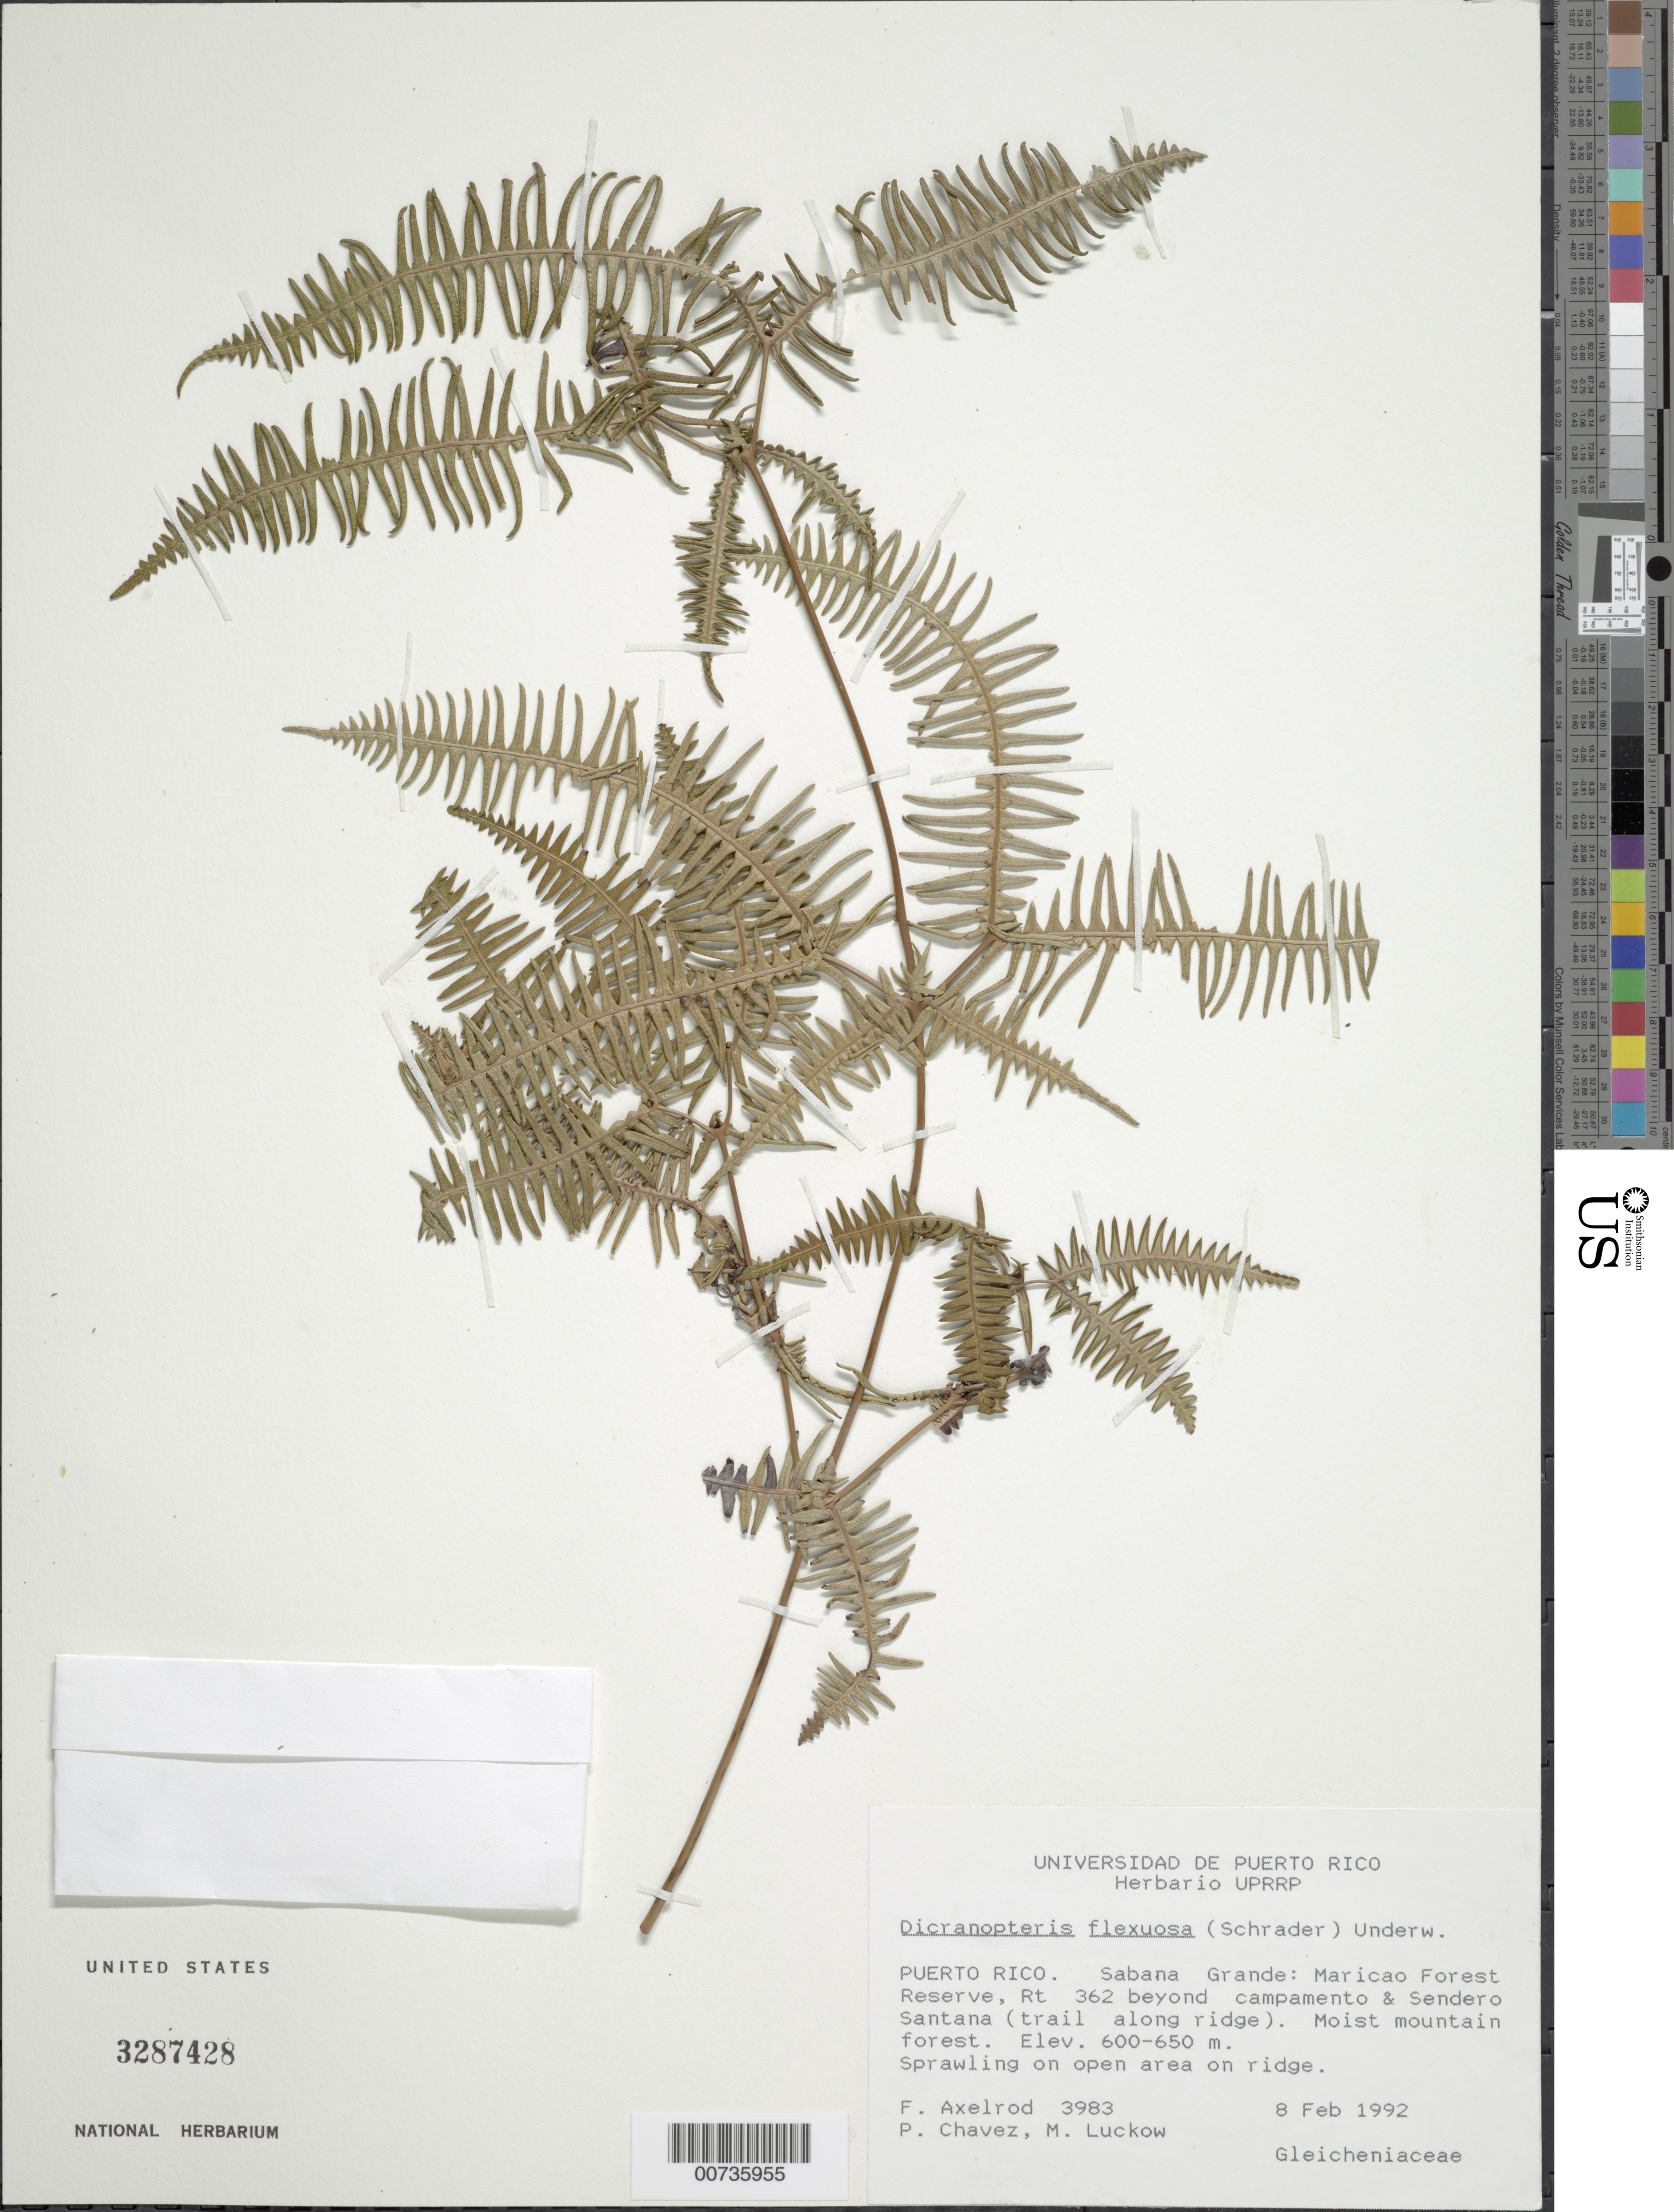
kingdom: Plantae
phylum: Tracheophyta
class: Polypodiopsida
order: Gleicheniales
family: Gleicheniaceae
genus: Dicranopteris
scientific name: Dicranopteris flexuosa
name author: (Schrad.) Underw.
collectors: F. S. Axelrod, P. Chavez & M. A. Luckow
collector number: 3983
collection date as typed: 08 Feb 1992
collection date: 1992-02-08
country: Puerto Rico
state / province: Maricao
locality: Sabana Grande: Maricao Forest Reserve, rte 362 beyond campamento & Sendero Santana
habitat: Trail along ridge, moist mountain forest; on open area on ridge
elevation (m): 600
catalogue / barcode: US 3287428